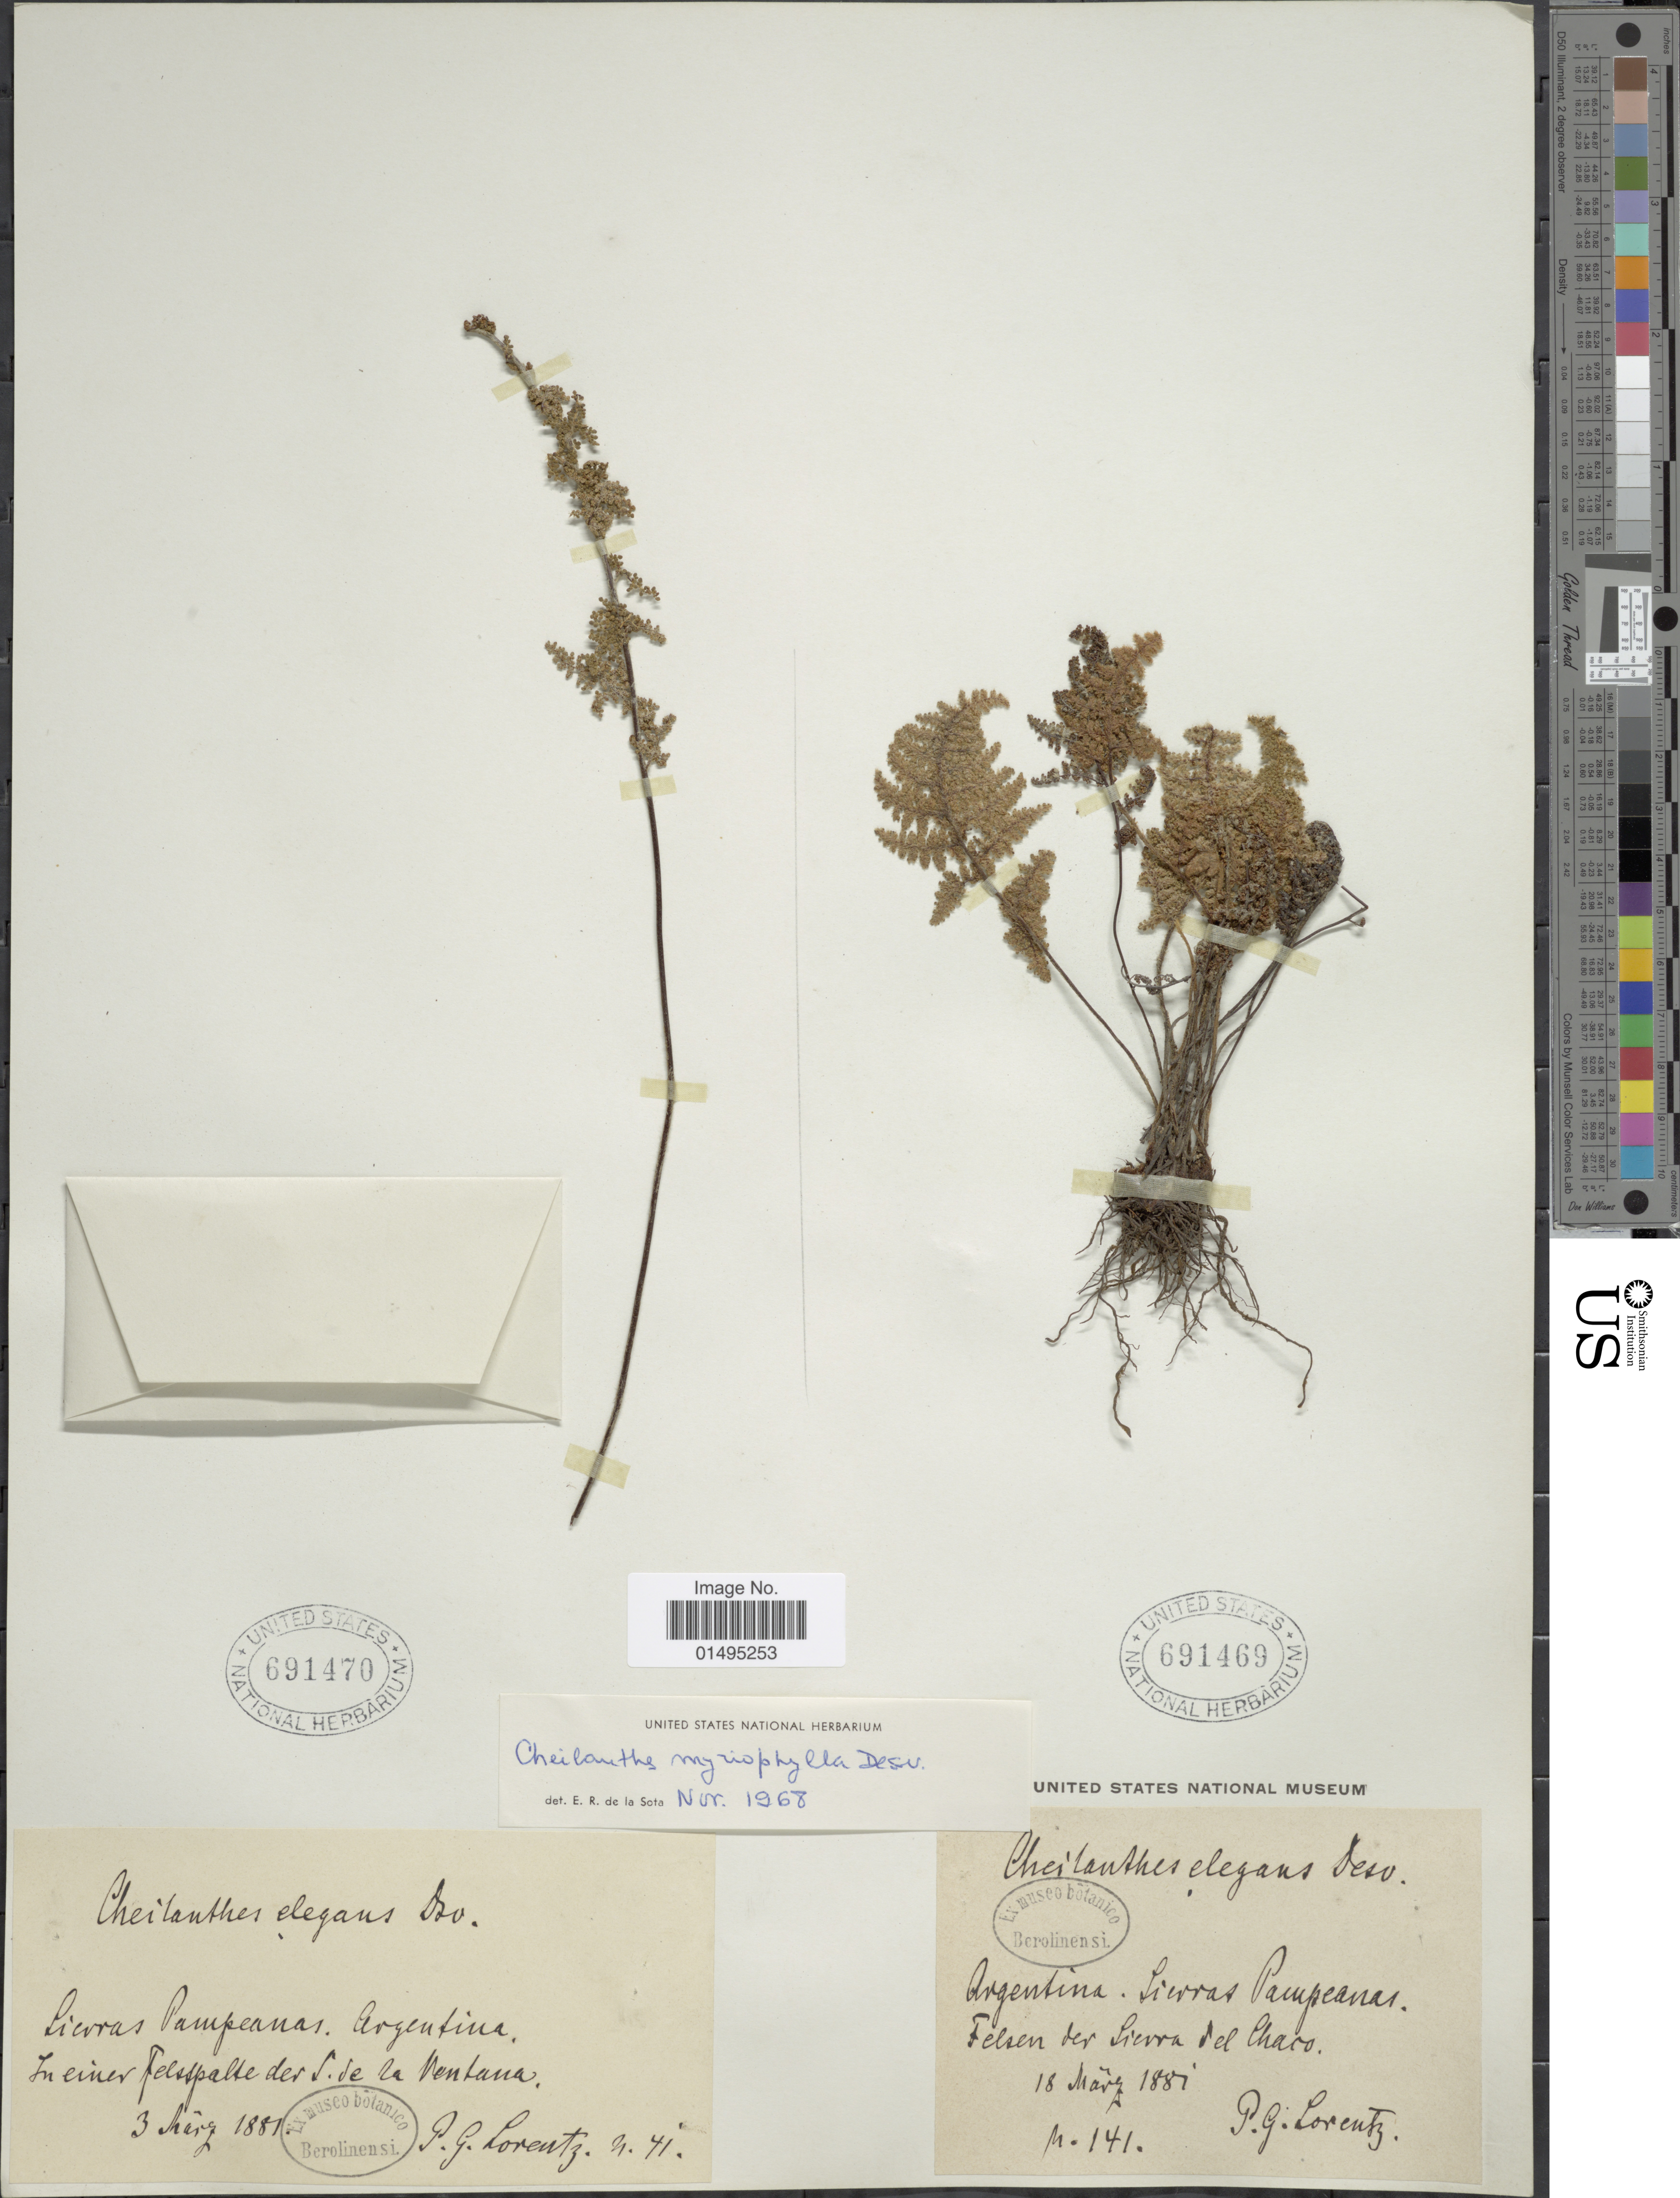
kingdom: Plantae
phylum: Tracheophyta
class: Polypodiopsida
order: Polypodiales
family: Pteridaceae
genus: Myriopteris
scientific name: Myriopteris myriophylla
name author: (Desv.) J. Sm.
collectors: P. G. Lorentz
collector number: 141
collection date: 1881-03-18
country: Argentina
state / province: Chaco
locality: Argentina. Sierras Pampeanas. Felsen der Sierra del Chaco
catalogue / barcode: US 691469